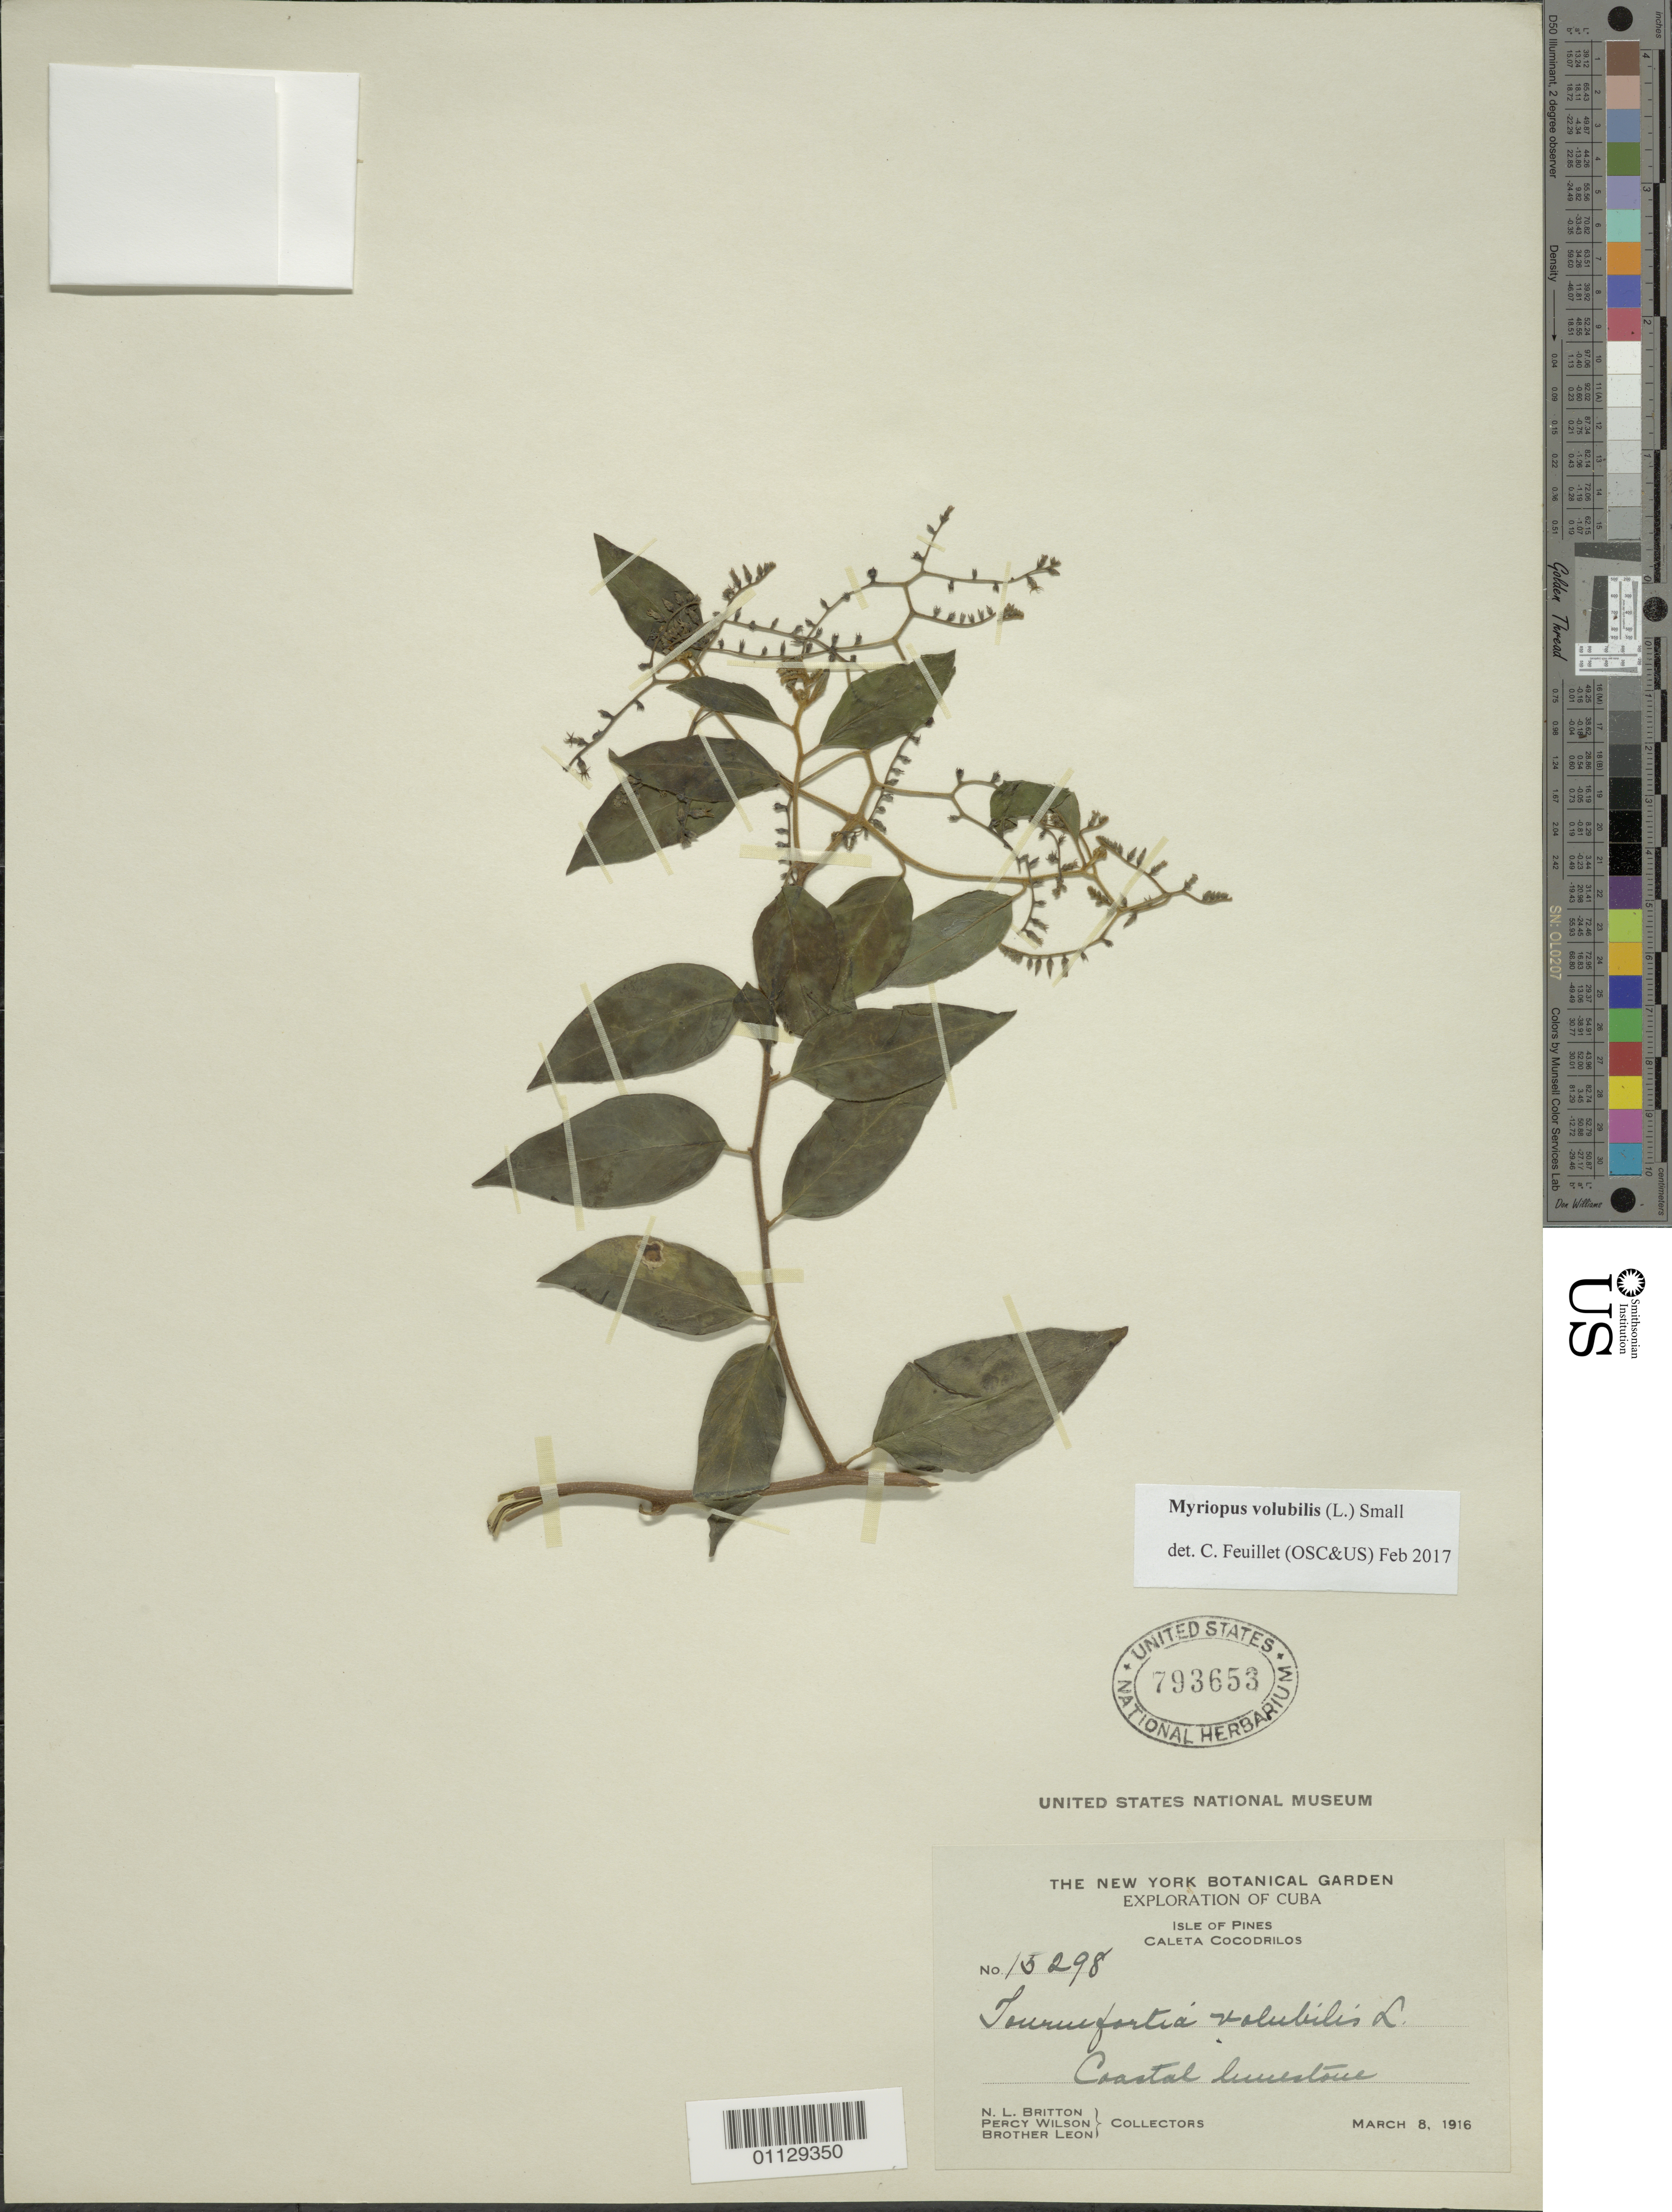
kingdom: Plantae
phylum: Tracheophyta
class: Magnoliopsida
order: Boraginales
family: Heliotropiaceae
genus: Myriopus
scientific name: Myriopus volubilis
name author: (L.) Small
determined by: Feuillet, C.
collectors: N. Britton, P. Wilson & Bro. León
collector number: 15298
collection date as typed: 08 Mar 1916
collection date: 1916-03-08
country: Cuba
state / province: Isla de la Juventud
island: Isla de la Juventud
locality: Caleta Cocodrilos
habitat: Coastal limestone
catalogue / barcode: US 793653